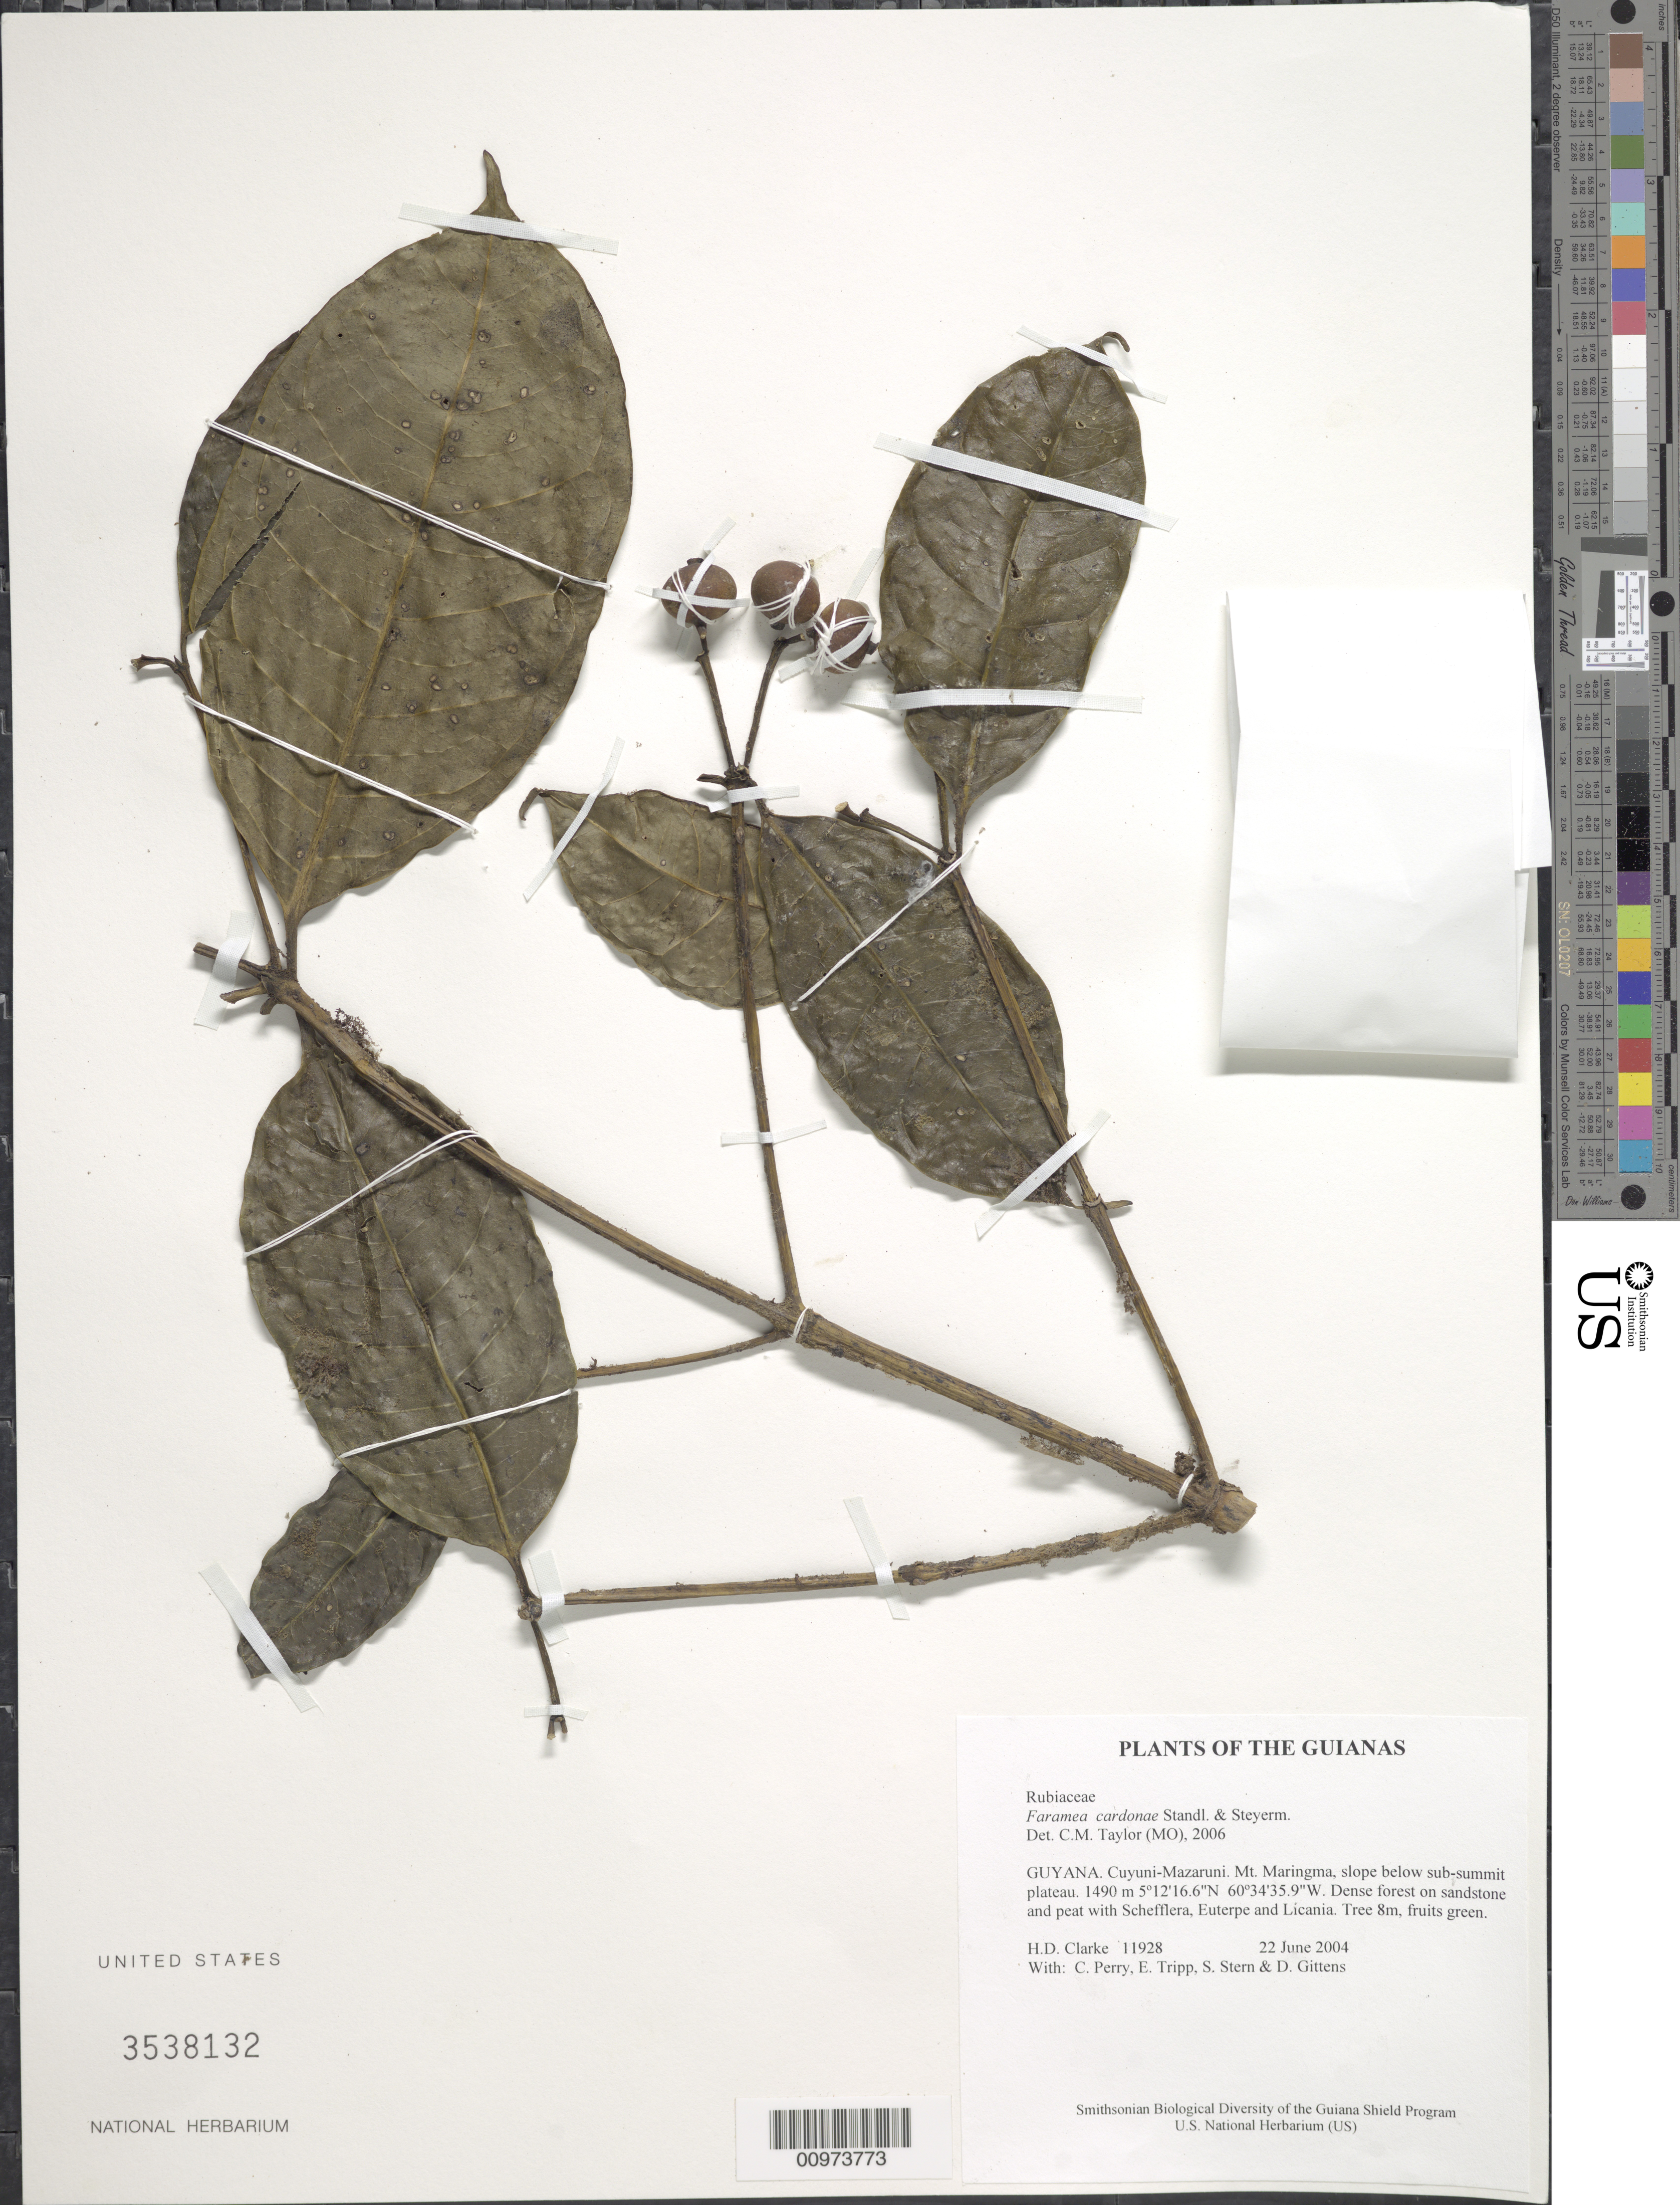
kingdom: Plantae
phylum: Tracheophyta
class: Magnoliopsida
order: Gentianales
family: Rubiaceae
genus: Faramea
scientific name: Faramea cardonae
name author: Standl. & Steyerm.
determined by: Taylor, Charlotte M.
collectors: H. D. Clarke, C. Perry, E. Tripp, S. R. Stern & D. Gittens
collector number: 11928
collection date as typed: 22 June 2004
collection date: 2004-06-22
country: Guyana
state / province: Cuyuni-Mazaruni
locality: Mt. Maringma, slope below sub-summit plateau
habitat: Dense forest on sandstone and peat with Schefflera, Euterpe and Licania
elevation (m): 1490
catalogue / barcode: US 3538132